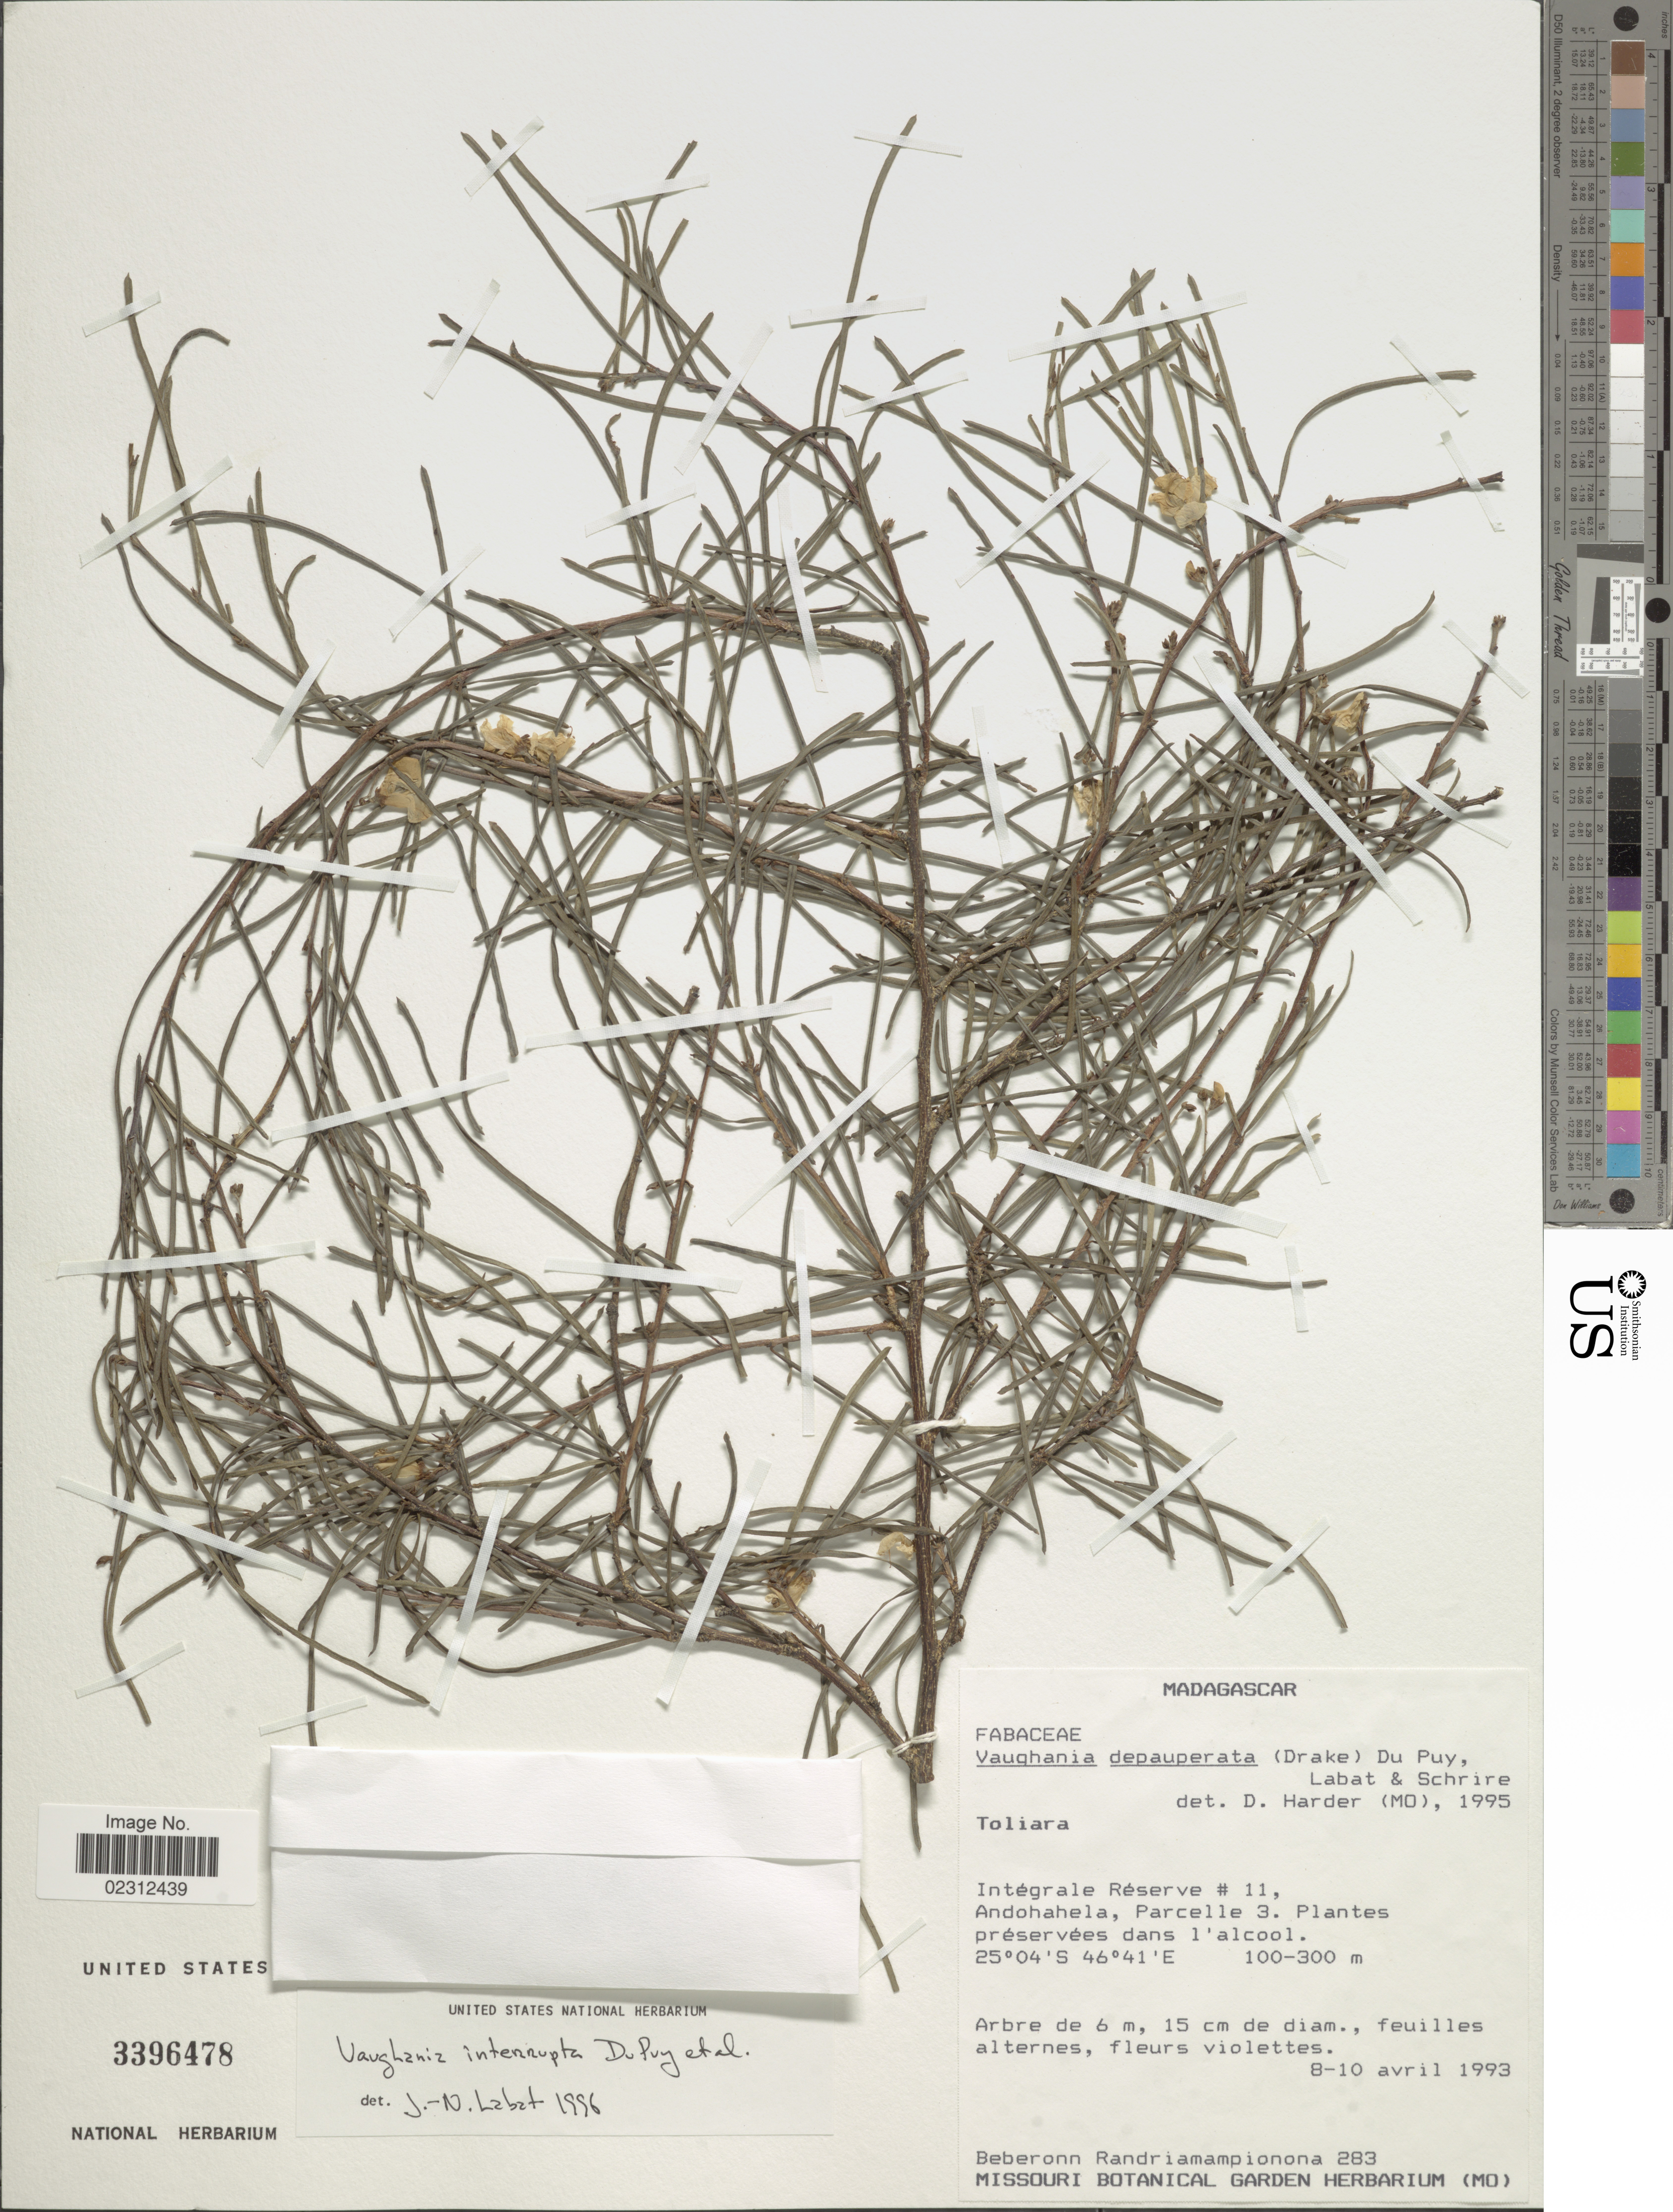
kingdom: Plantae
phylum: Tracheophyta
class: Magnoliopsida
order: Fabales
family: Fabaceae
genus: Indigofera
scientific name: Indigofera interrupta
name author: (Du Puy et al.) Schrire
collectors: B. Randriamampionona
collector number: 283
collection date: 1993-04-08/1993-04-10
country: Madagascar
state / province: Anosy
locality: Integrale Reserve #11, Andohahela, Parcelle 3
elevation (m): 100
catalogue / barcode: US 3396478